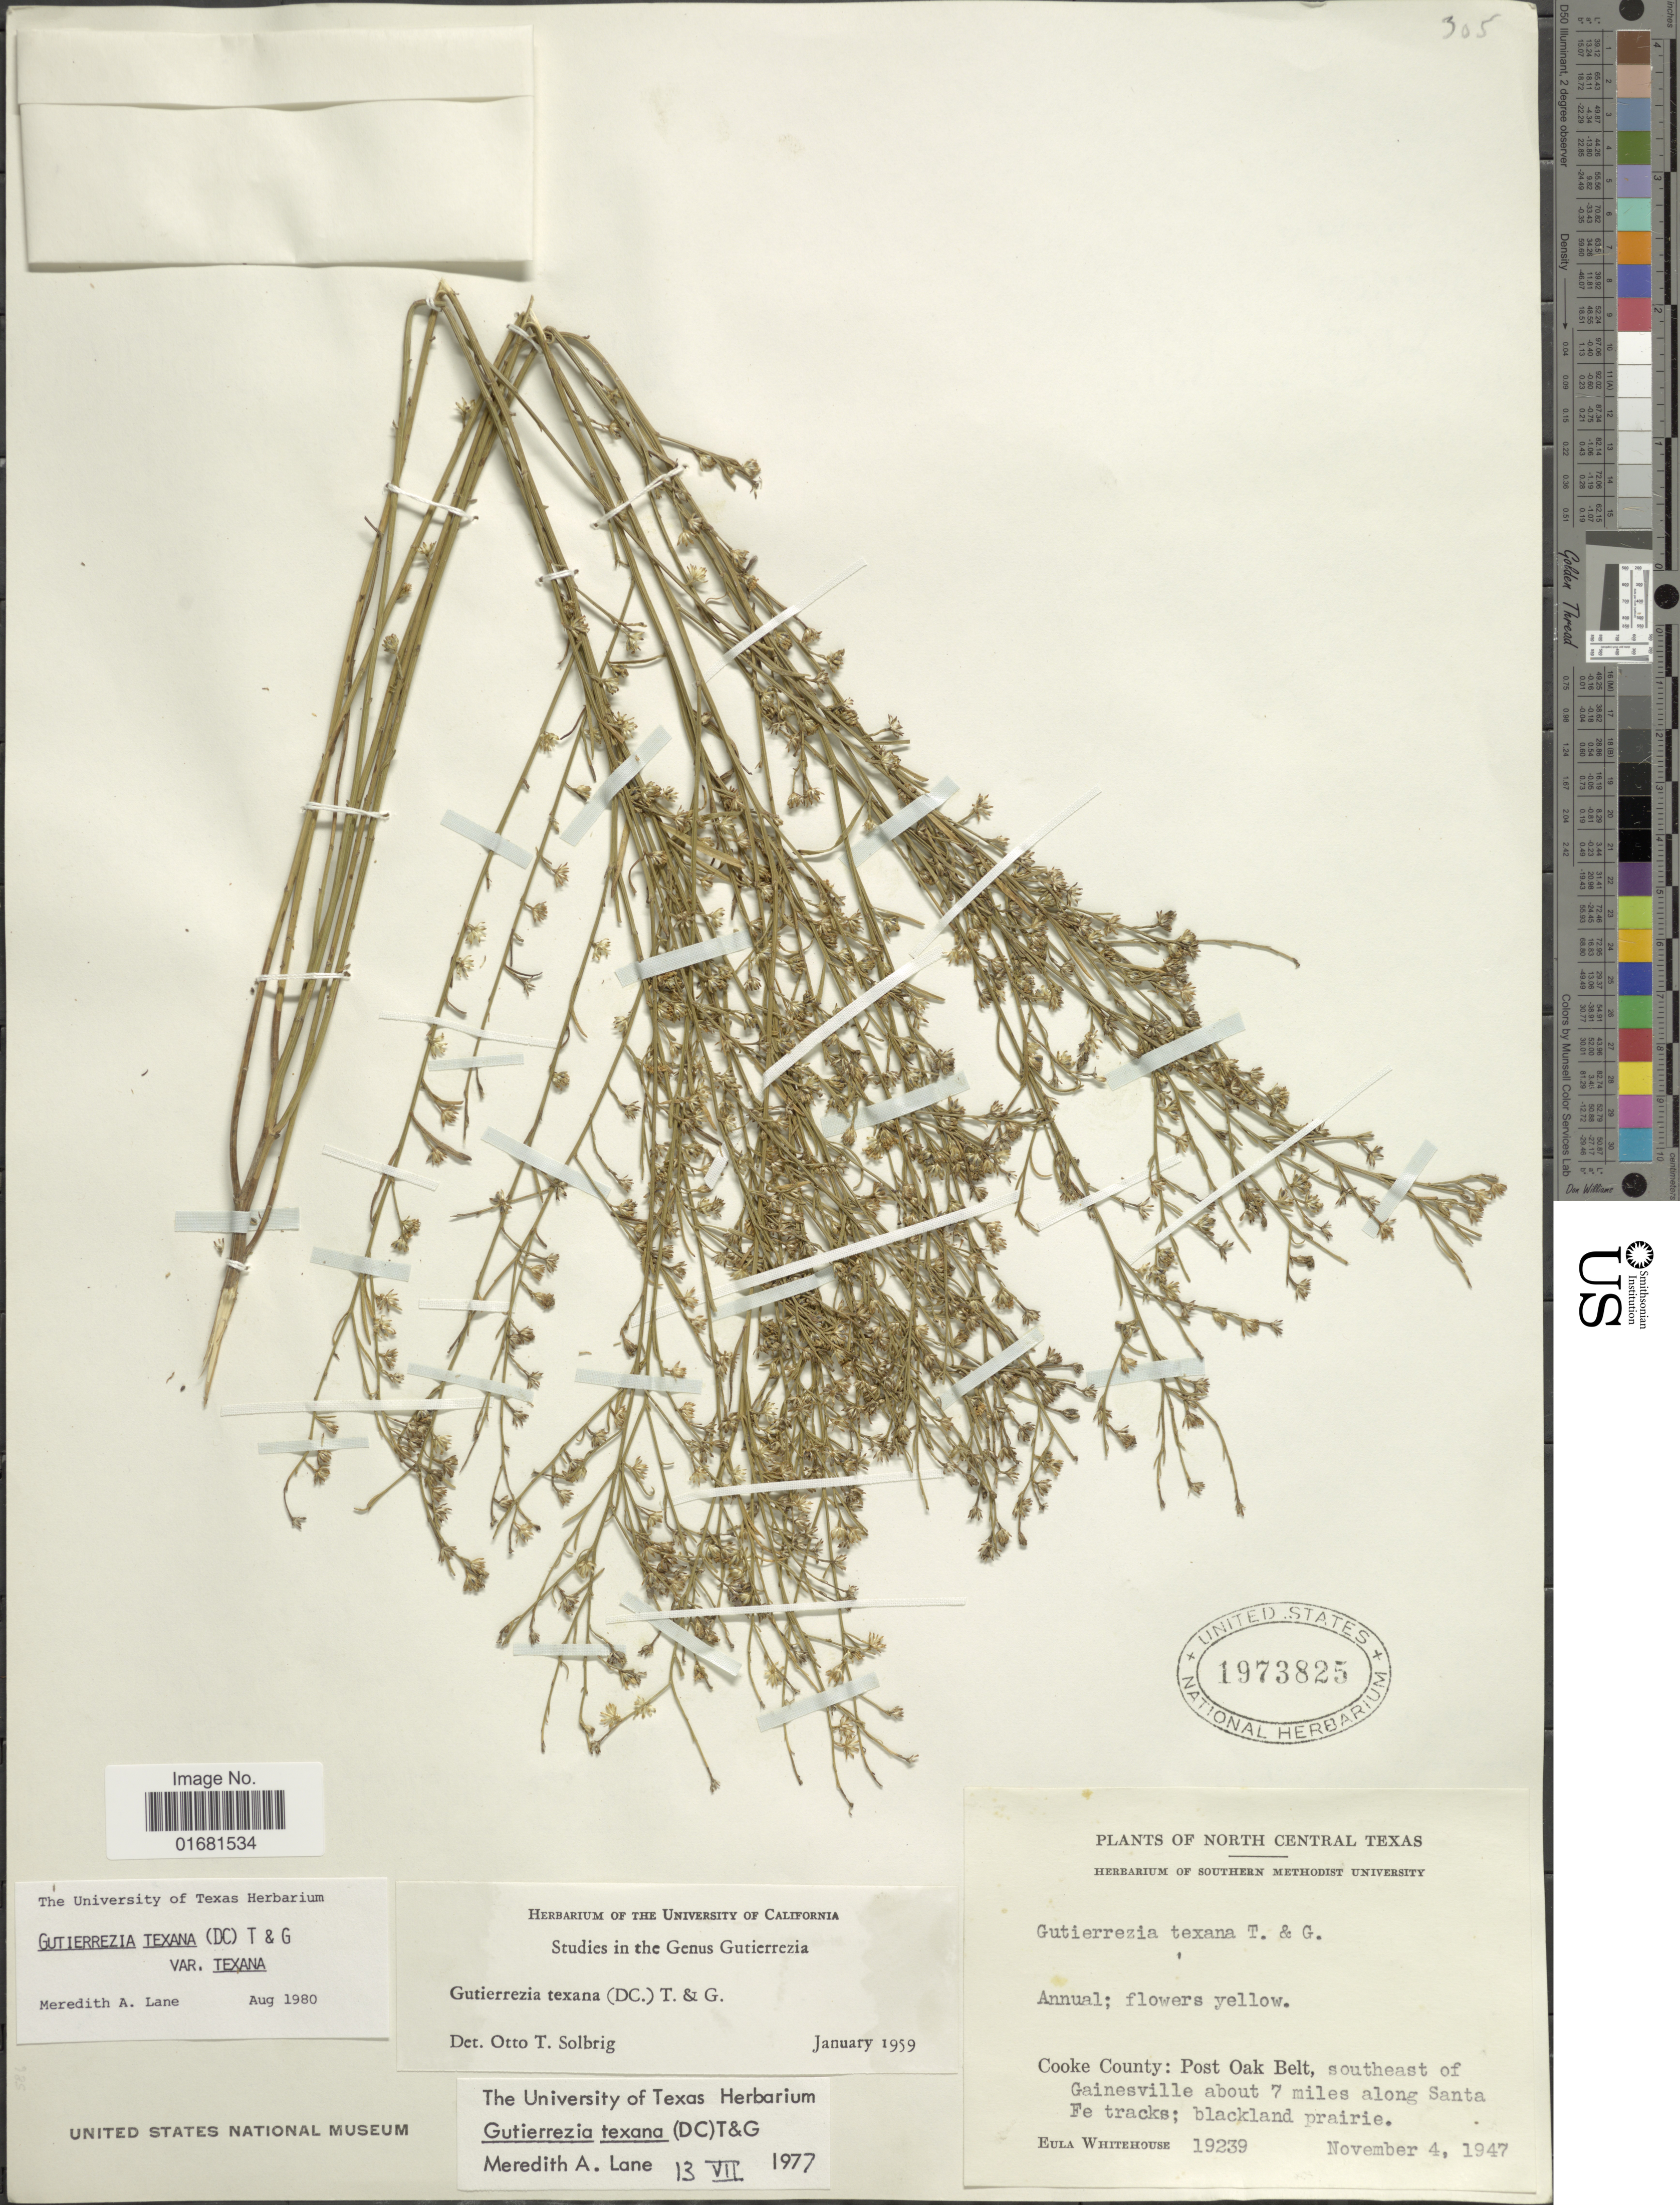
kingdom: Plantae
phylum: Tracheophyta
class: Magnoliopsida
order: Asterales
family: Asteraceae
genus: Gutierrezia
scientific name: Gutierrezia texana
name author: (DC.) Torr. & A. Gray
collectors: E. Whitehouse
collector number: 19239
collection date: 1947-11-04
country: United States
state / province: Texas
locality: North Central Texas. Cooke County: Post Oak Belt, southeast of Gainesville about 7 miles along Santa Fe tracks,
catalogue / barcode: US 1973825